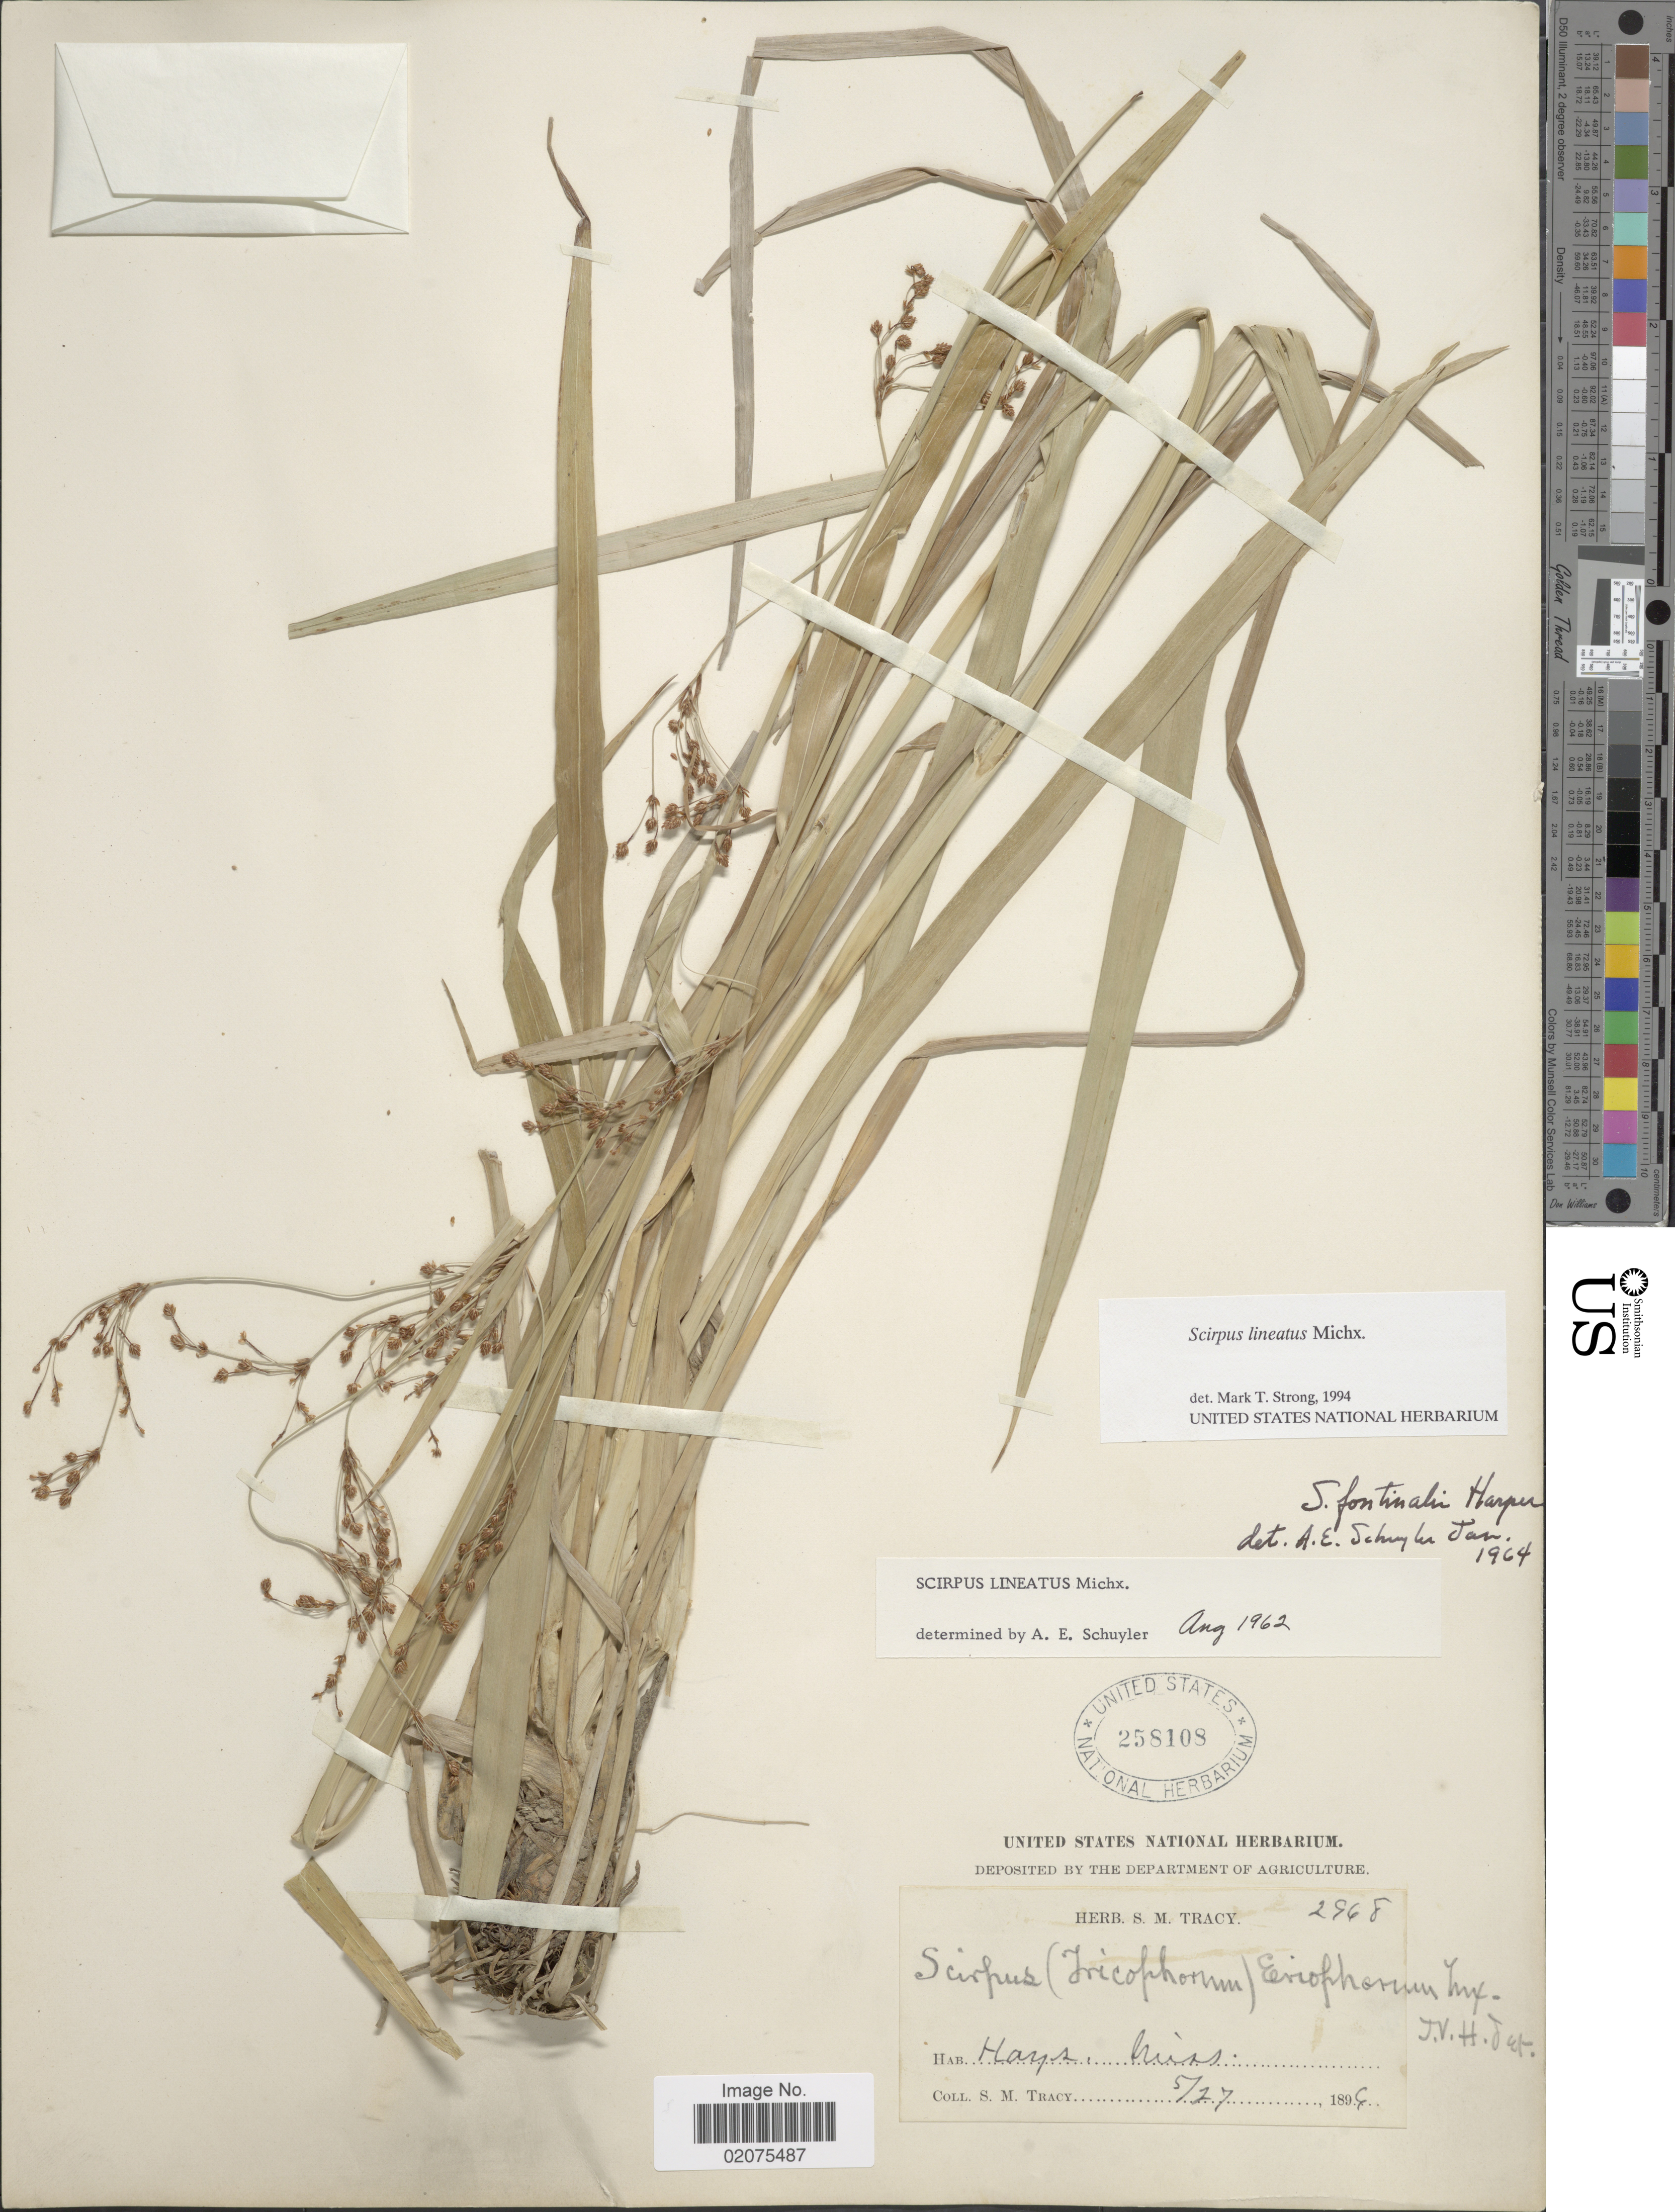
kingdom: Plantae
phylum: Tracheophyta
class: Liliopsida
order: Poales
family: Cyperaceae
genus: Scirpus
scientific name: Scirpus lineatus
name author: Michx.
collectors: S. M. Tracy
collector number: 2968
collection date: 1894-05-27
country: United States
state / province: Mississippi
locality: Hays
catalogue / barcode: US 258108